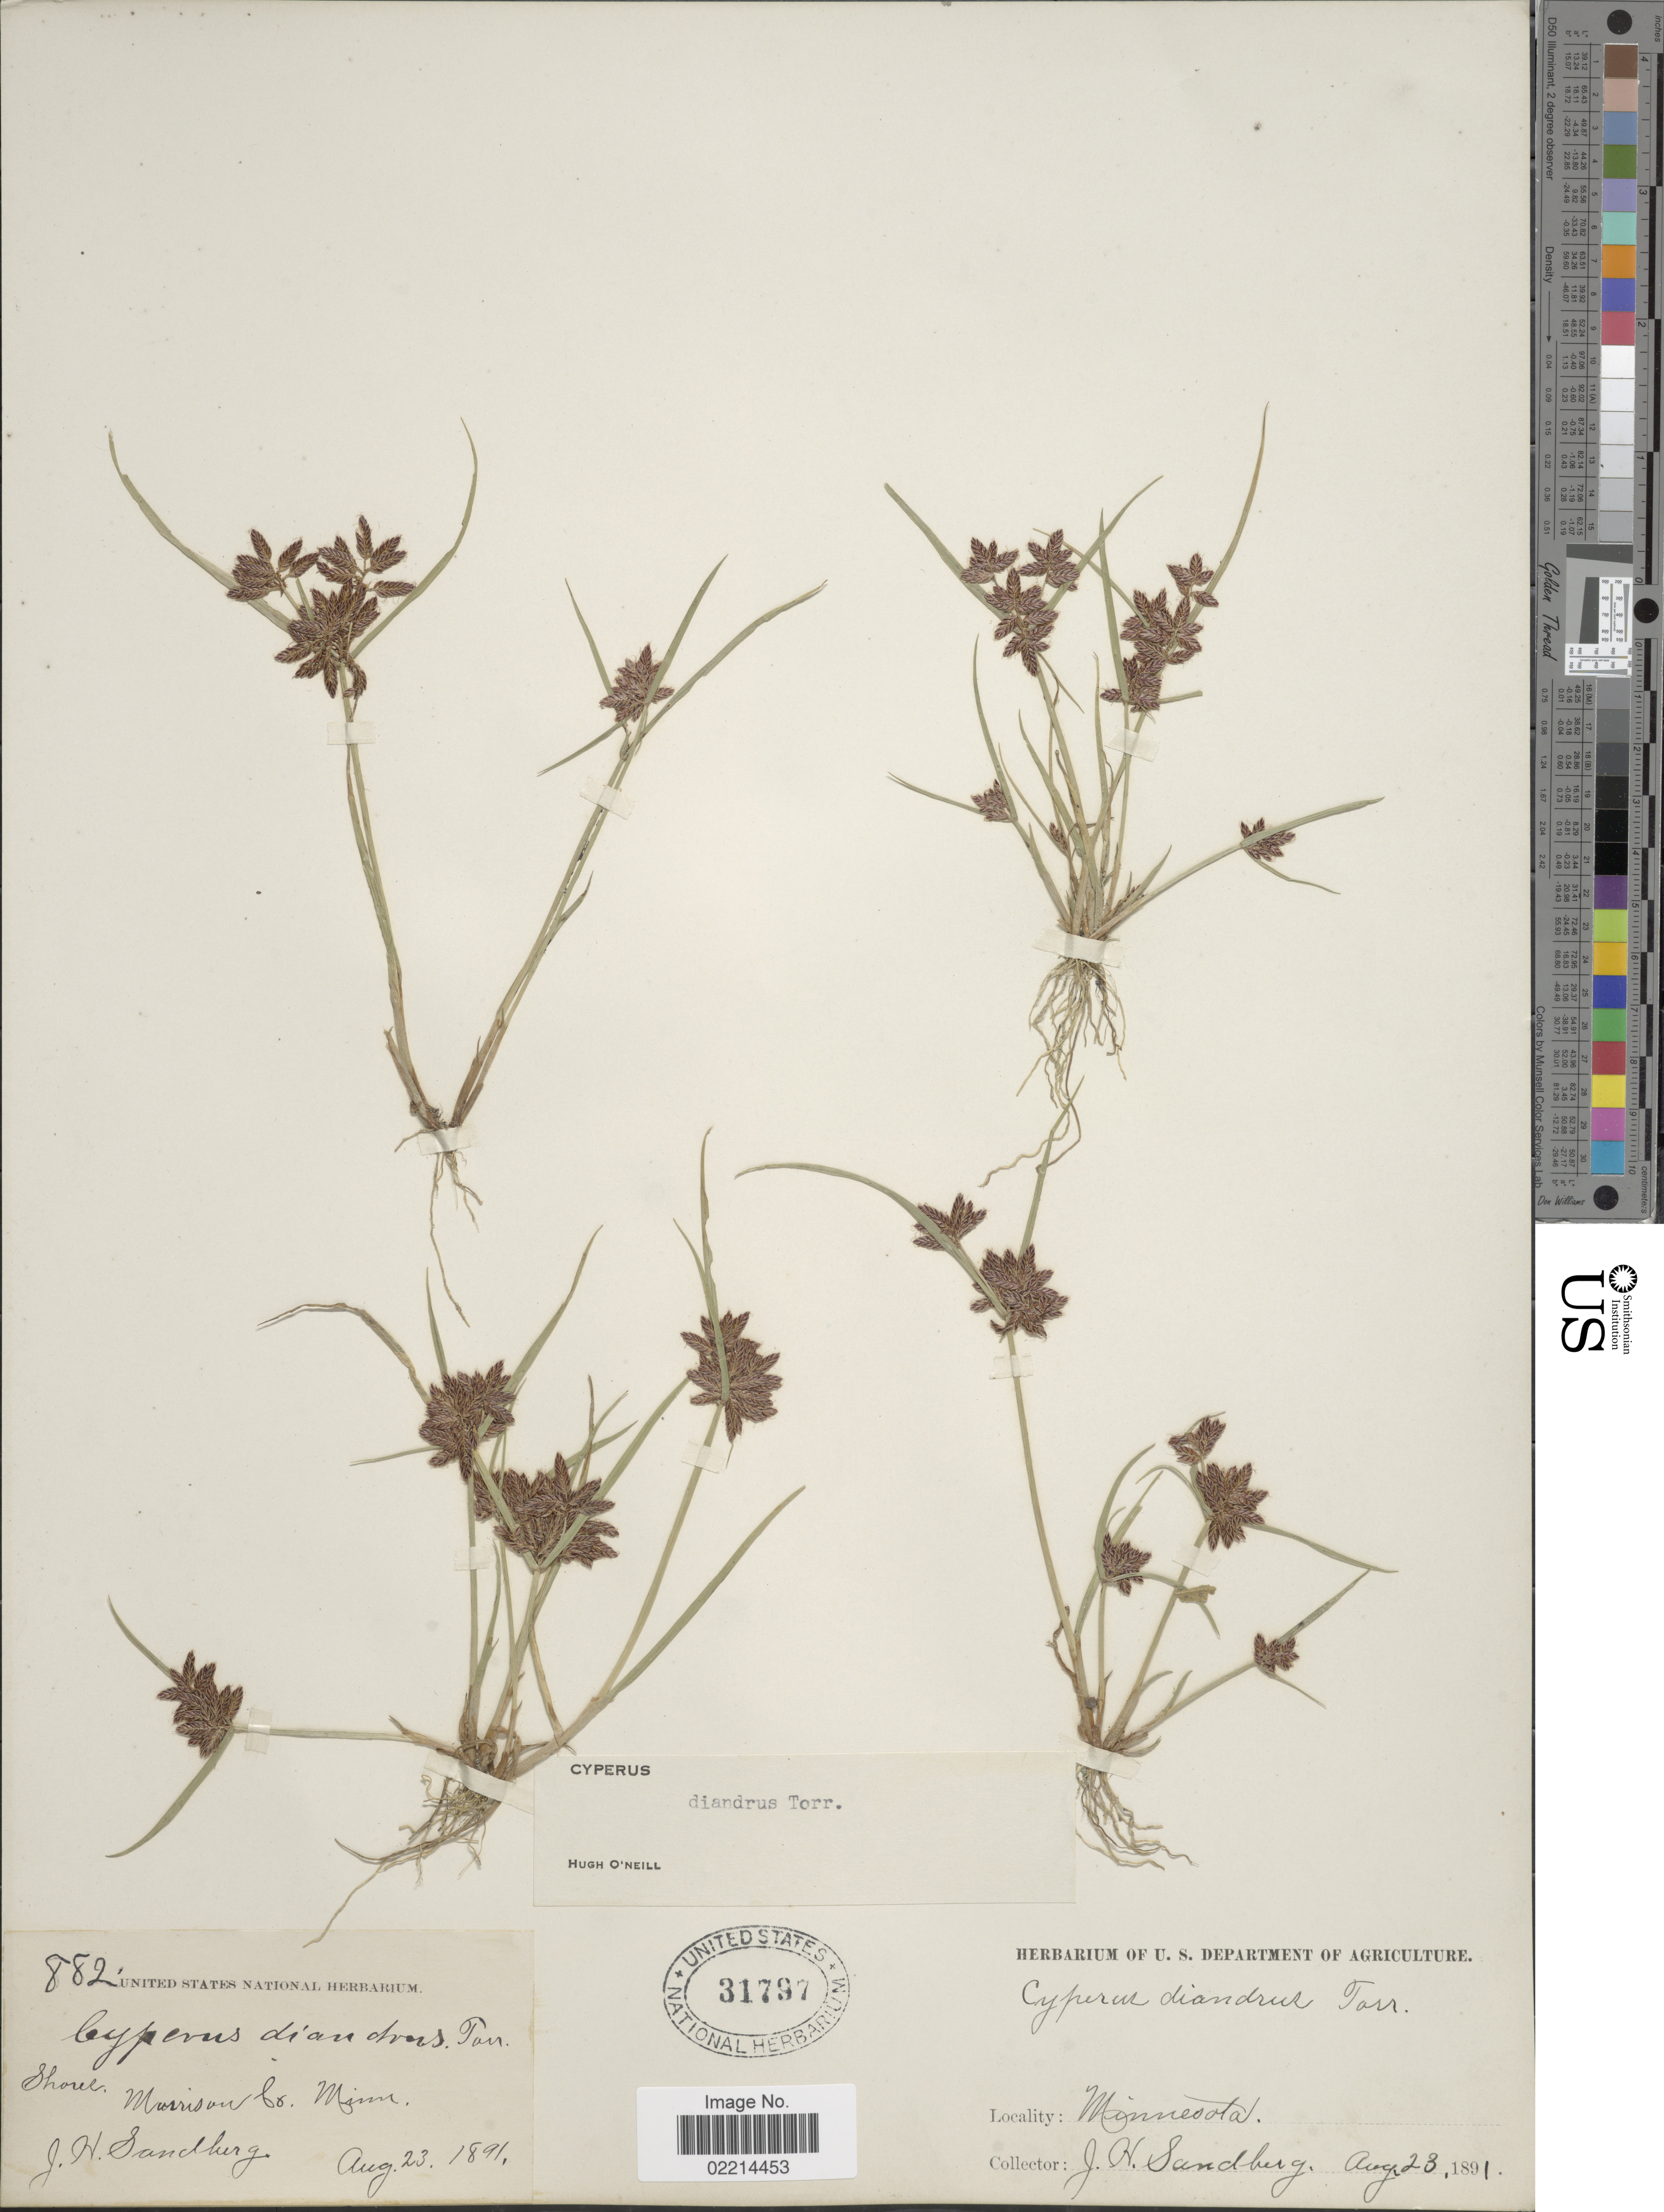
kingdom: Plantae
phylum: Tracheophyta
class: Liliopsida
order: Poales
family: Cyperaceae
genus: Cyperus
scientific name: Cyperus diandrus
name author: Torr.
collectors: J. H. Sandberg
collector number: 882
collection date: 1891-08-23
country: United States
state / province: Minnesota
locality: Morrison Co.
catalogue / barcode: US 31797